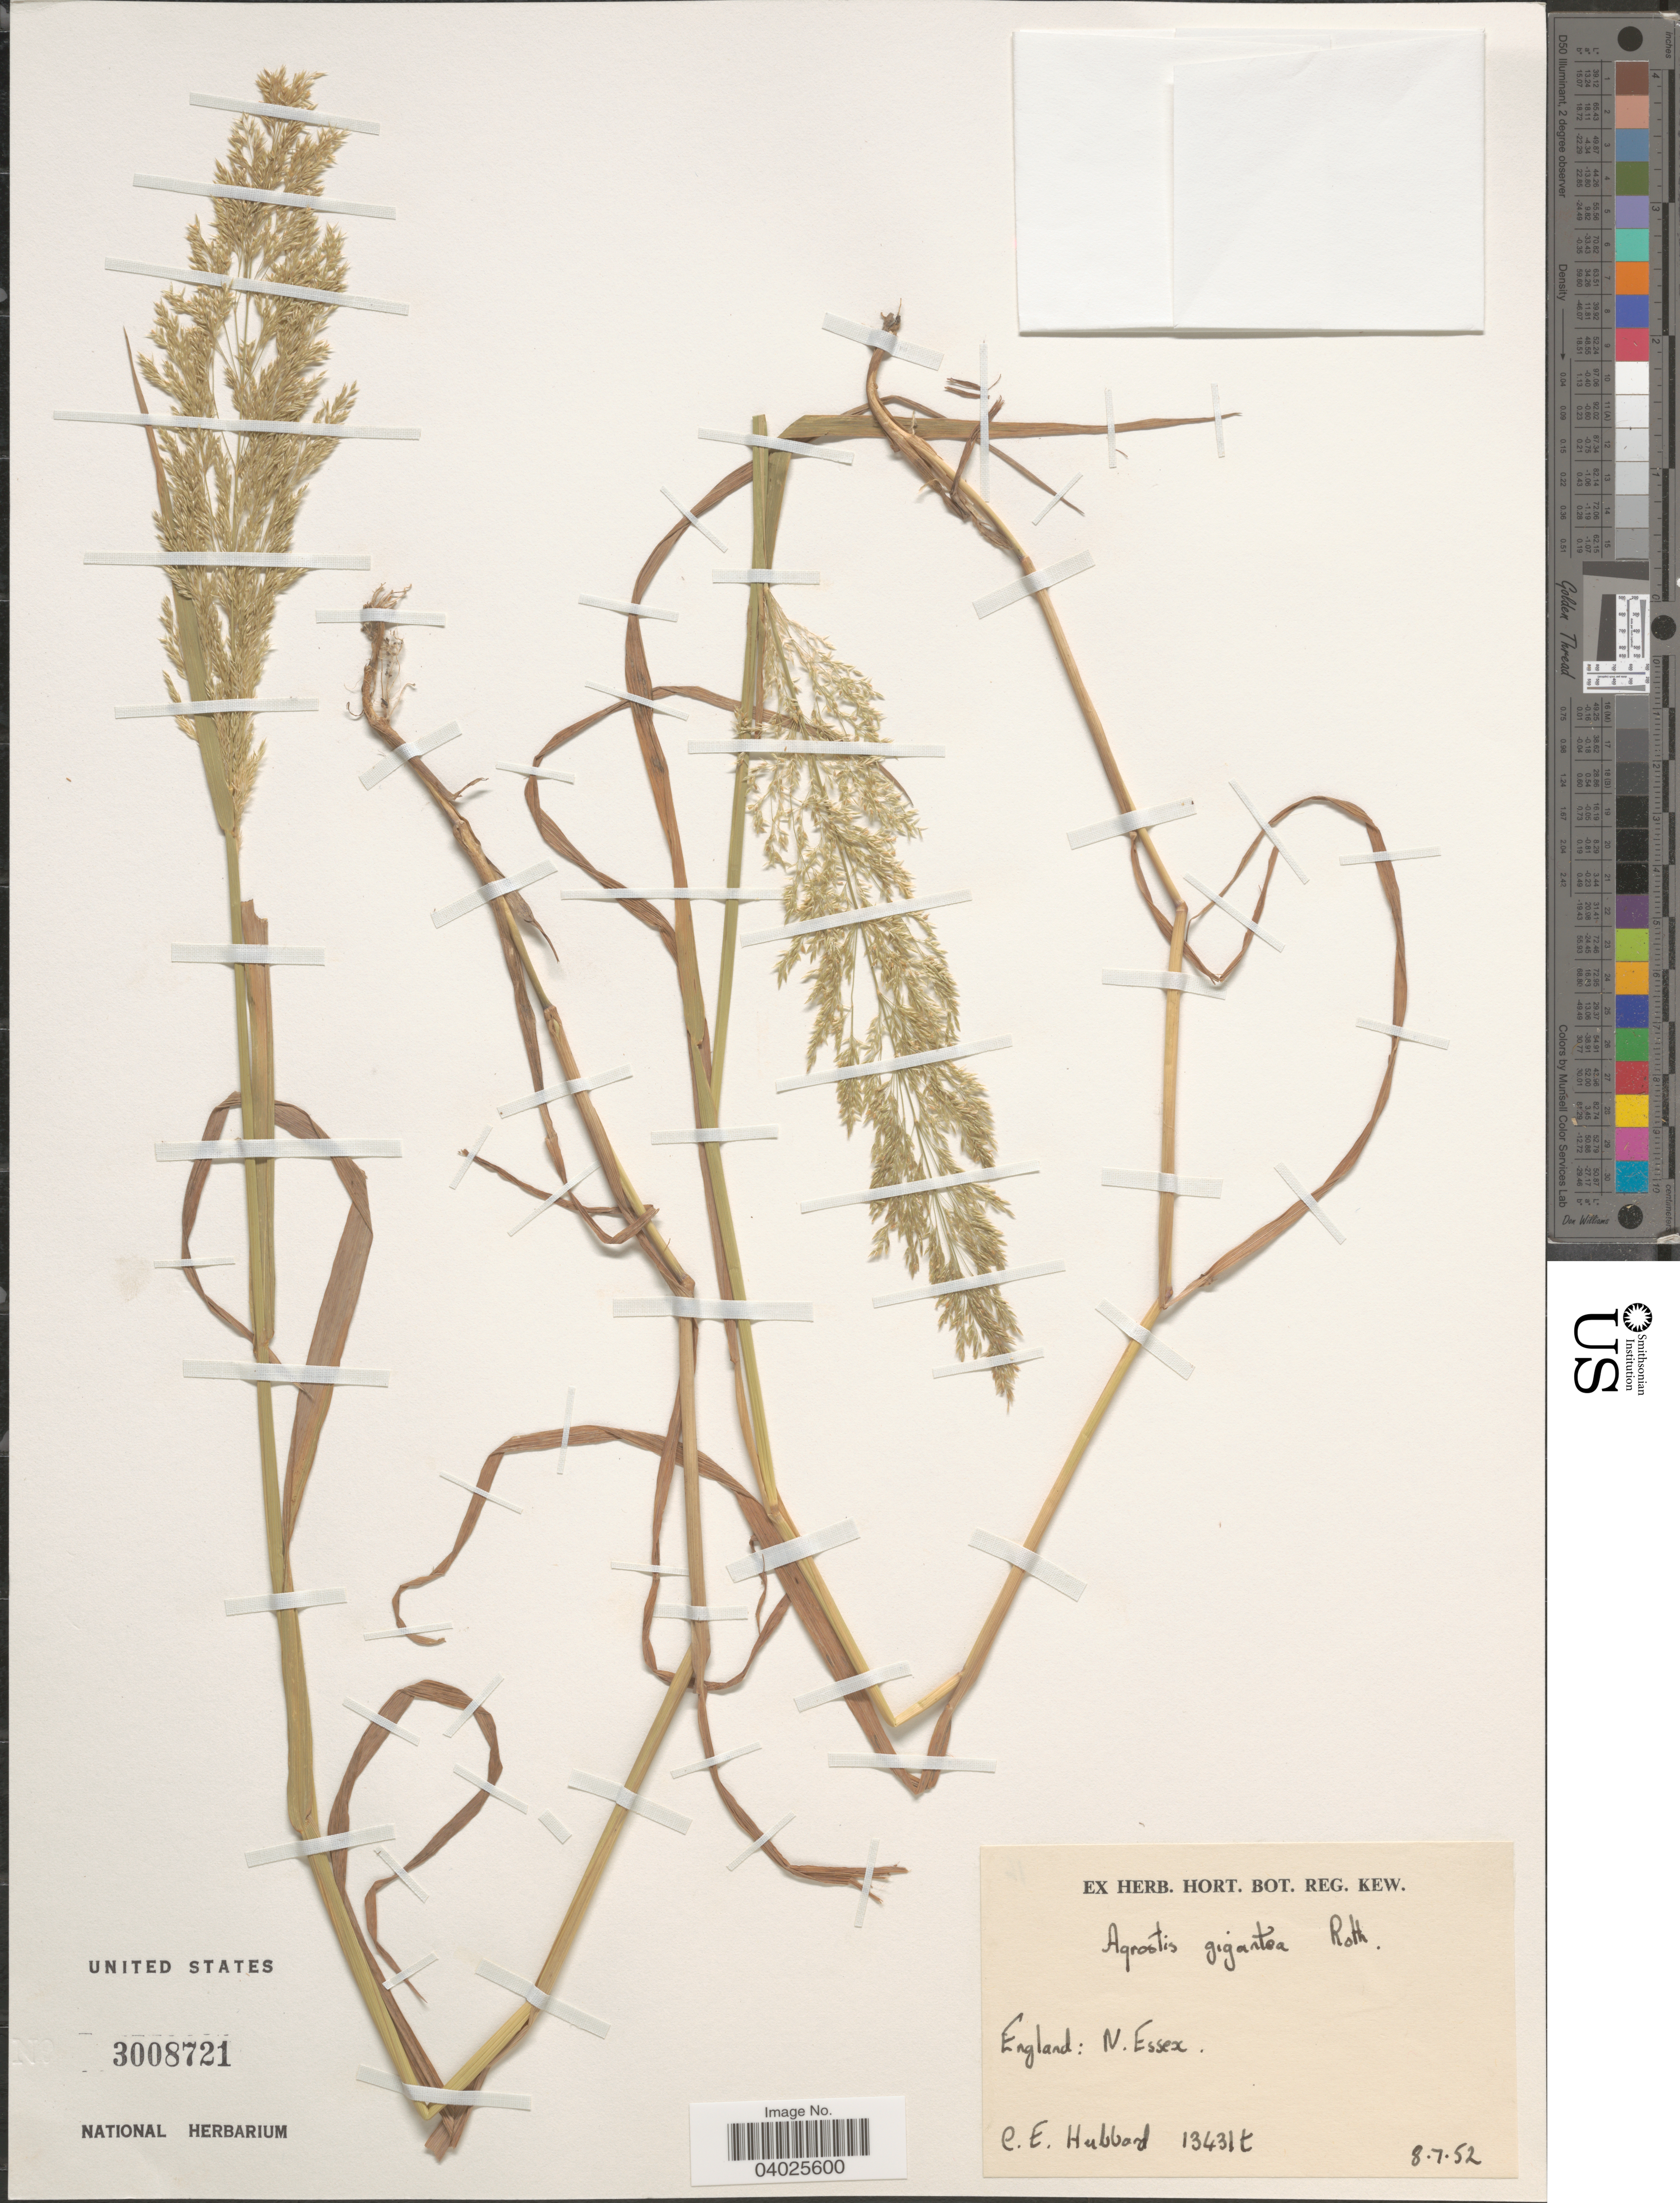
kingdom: Plantae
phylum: Tracheophyta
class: Liliopsida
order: Poales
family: Poaceae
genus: Agrostis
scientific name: Agrostis gigantea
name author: Roth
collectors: C. E. Hubbard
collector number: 13431t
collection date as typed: Transcribed d/m/y: 8/7/52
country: United Kingdom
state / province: England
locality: N. Essex.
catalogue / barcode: US 3008721